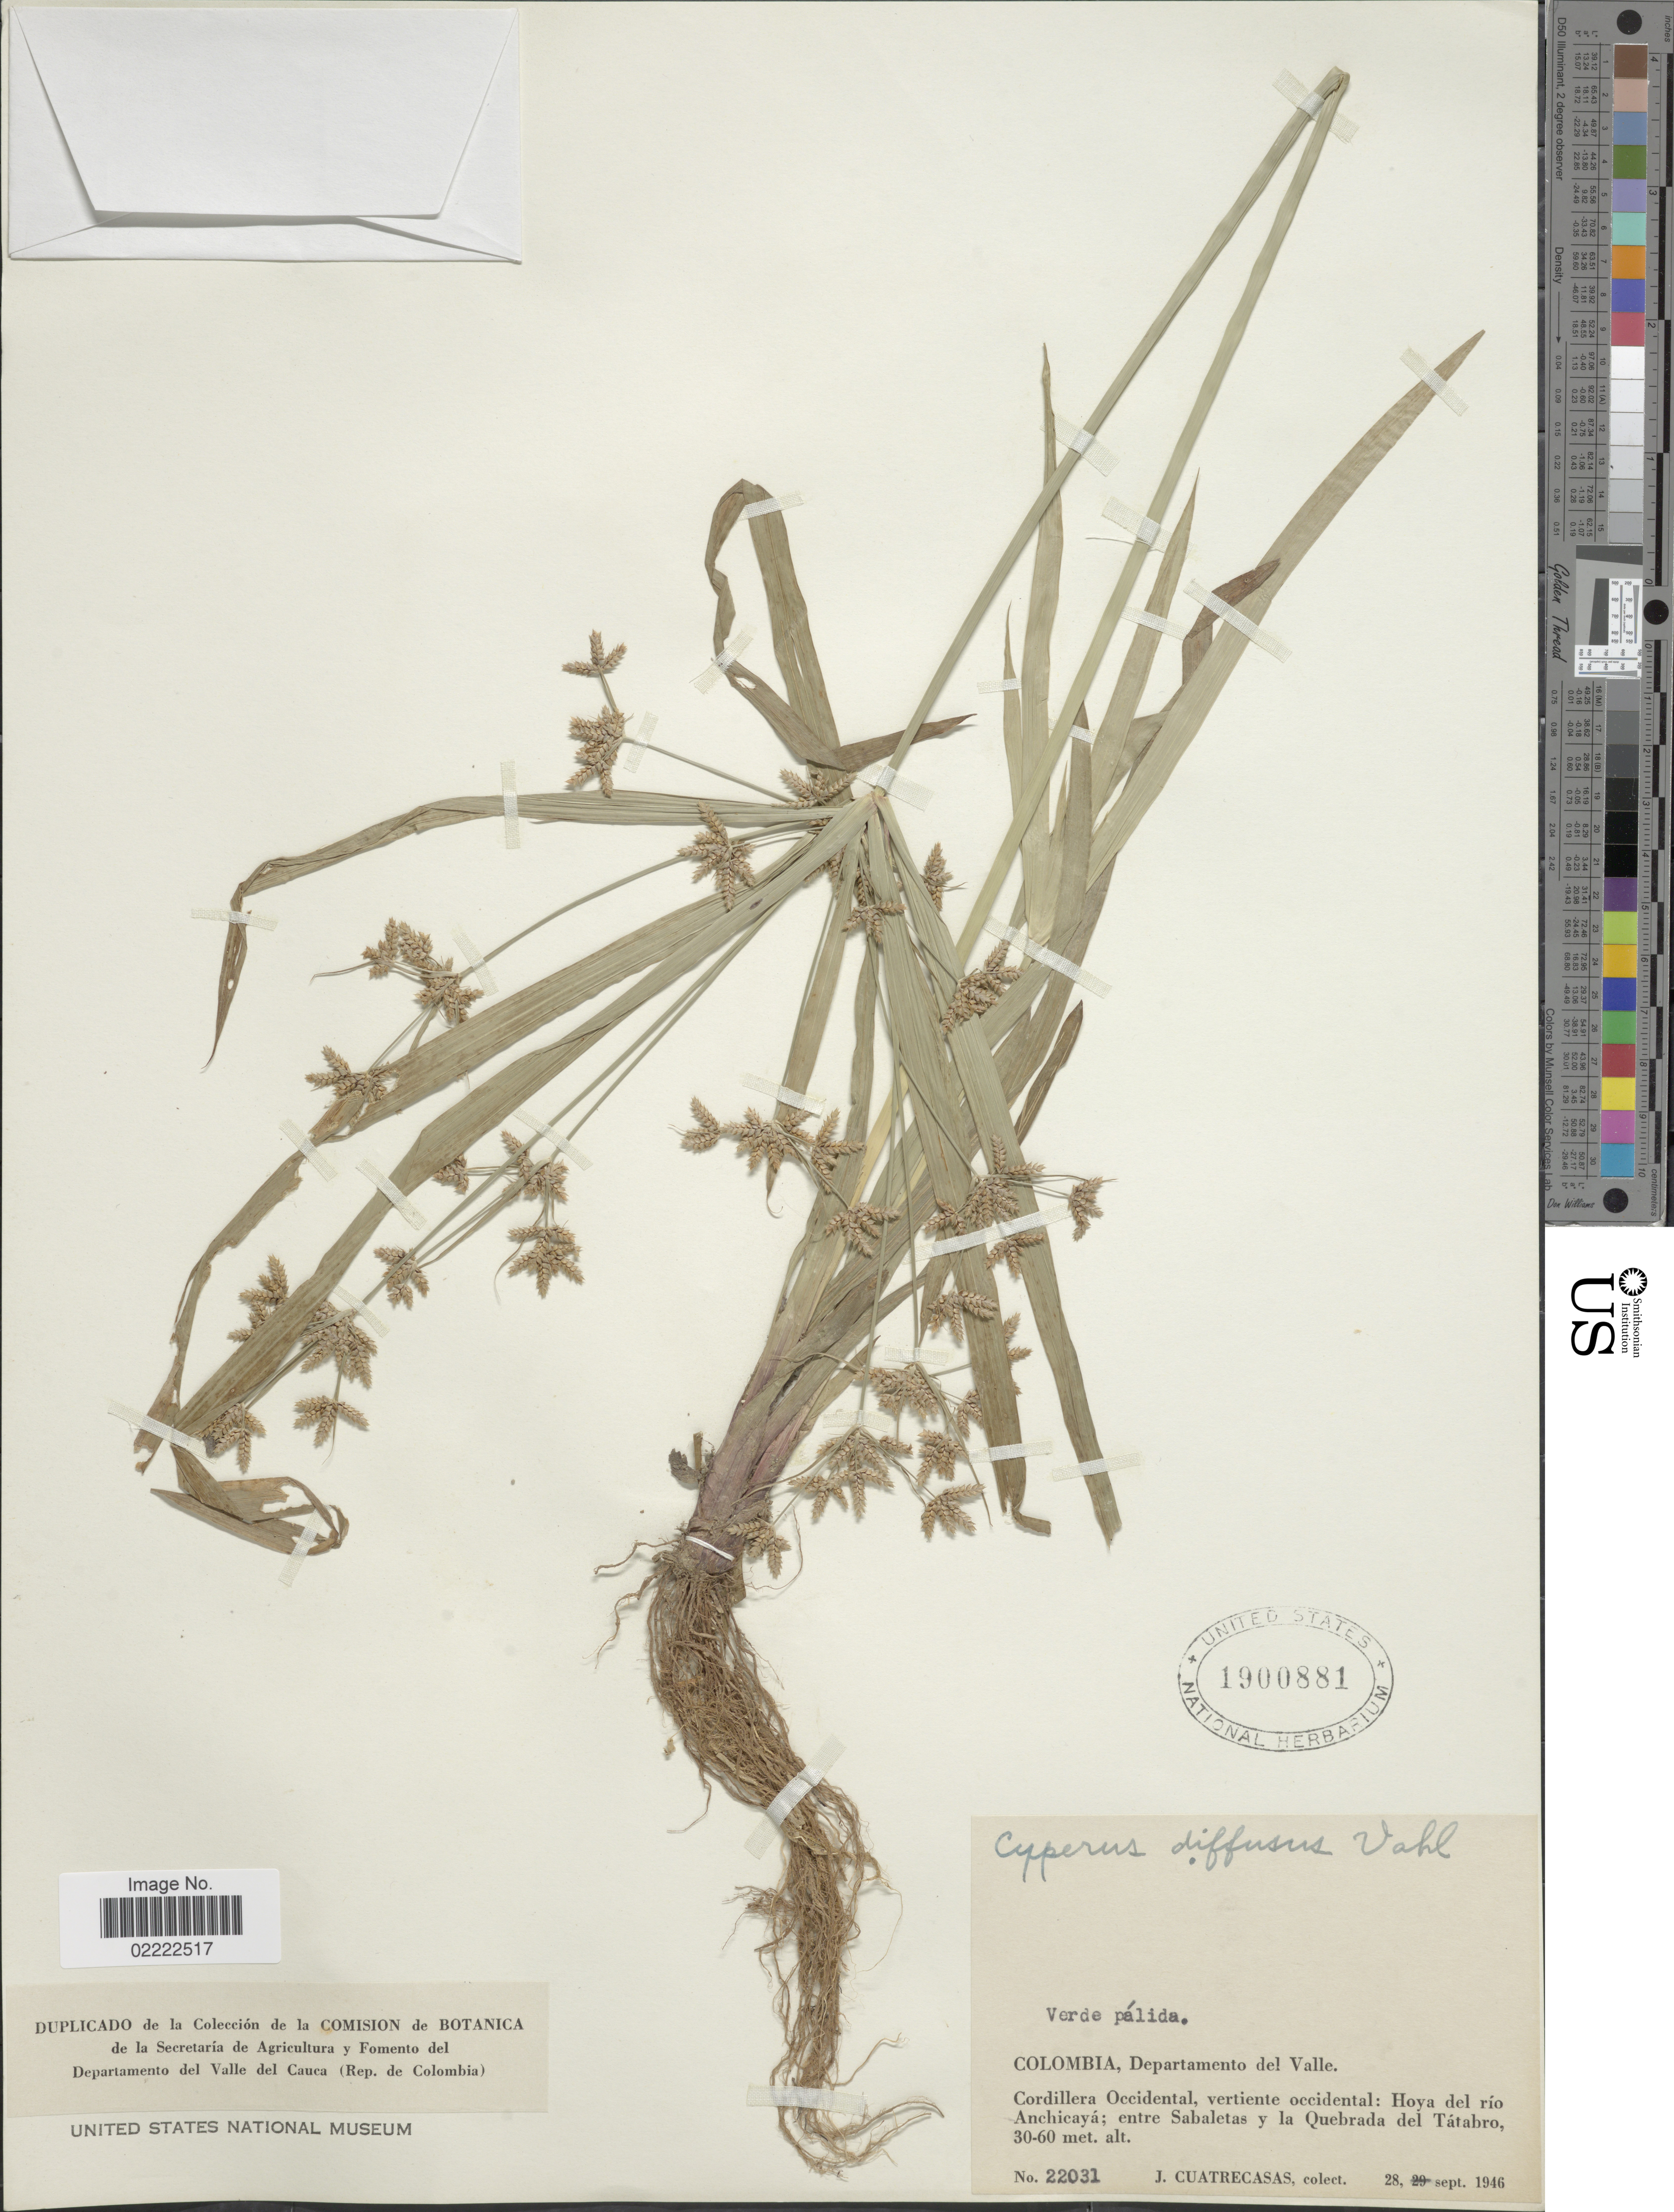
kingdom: Plantae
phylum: Tracheophyta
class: Liliopsida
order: Poales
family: Cyperaceae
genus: Cyperus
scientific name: Cyperus laxus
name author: Lam.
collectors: J. Cuatrecasas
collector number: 22031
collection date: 1946-09-28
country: Colombia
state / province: Valle del Cauca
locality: Departamento del Valle, Cordillera Occidental, vertiente occidental: Hoya del rio Achicaya; entre Sabaletas y la Quebrada del Tatabro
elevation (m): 30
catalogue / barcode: US 1900881